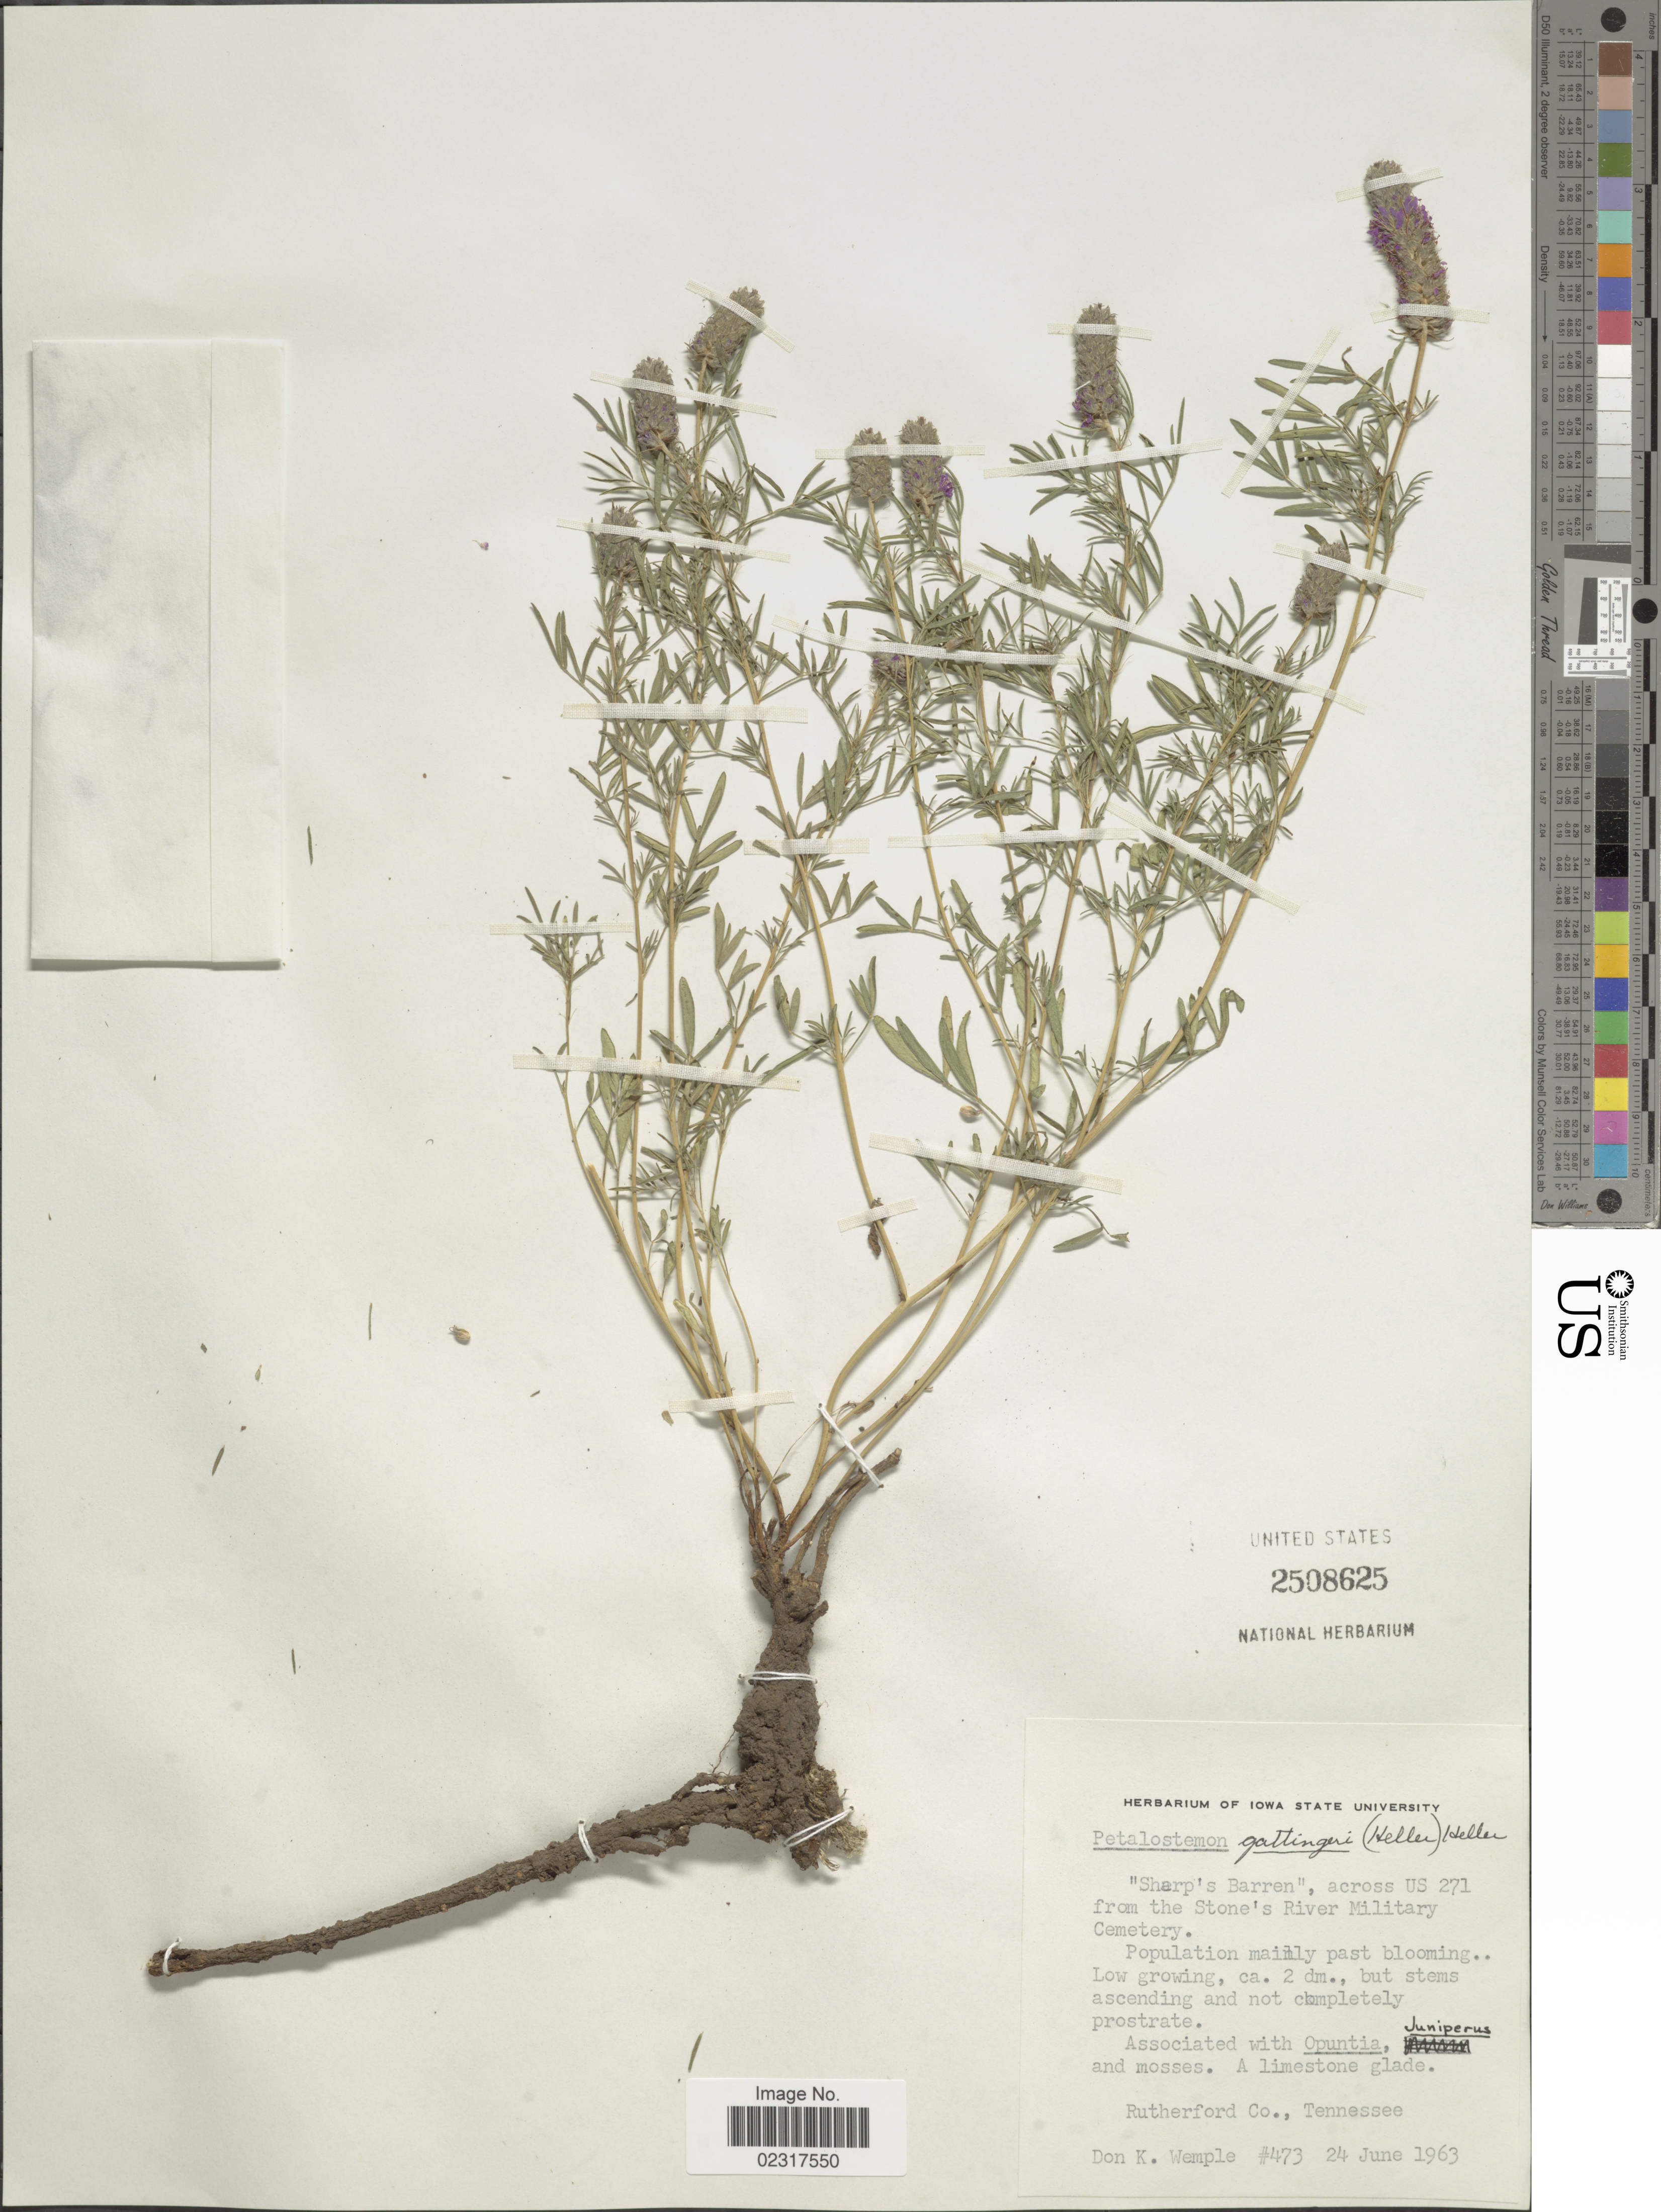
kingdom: Plantae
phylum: Tracheophyta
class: Magnoliopsida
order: Fabales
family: Fabaceae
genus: Dalea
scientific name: Dalea gattingeri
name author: (A. Heller) Barneby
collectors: D. Wemple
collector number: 473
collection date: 1963-06-24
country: United States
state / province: Tennessee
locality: Sharp's Barren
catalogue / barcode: US 2508625